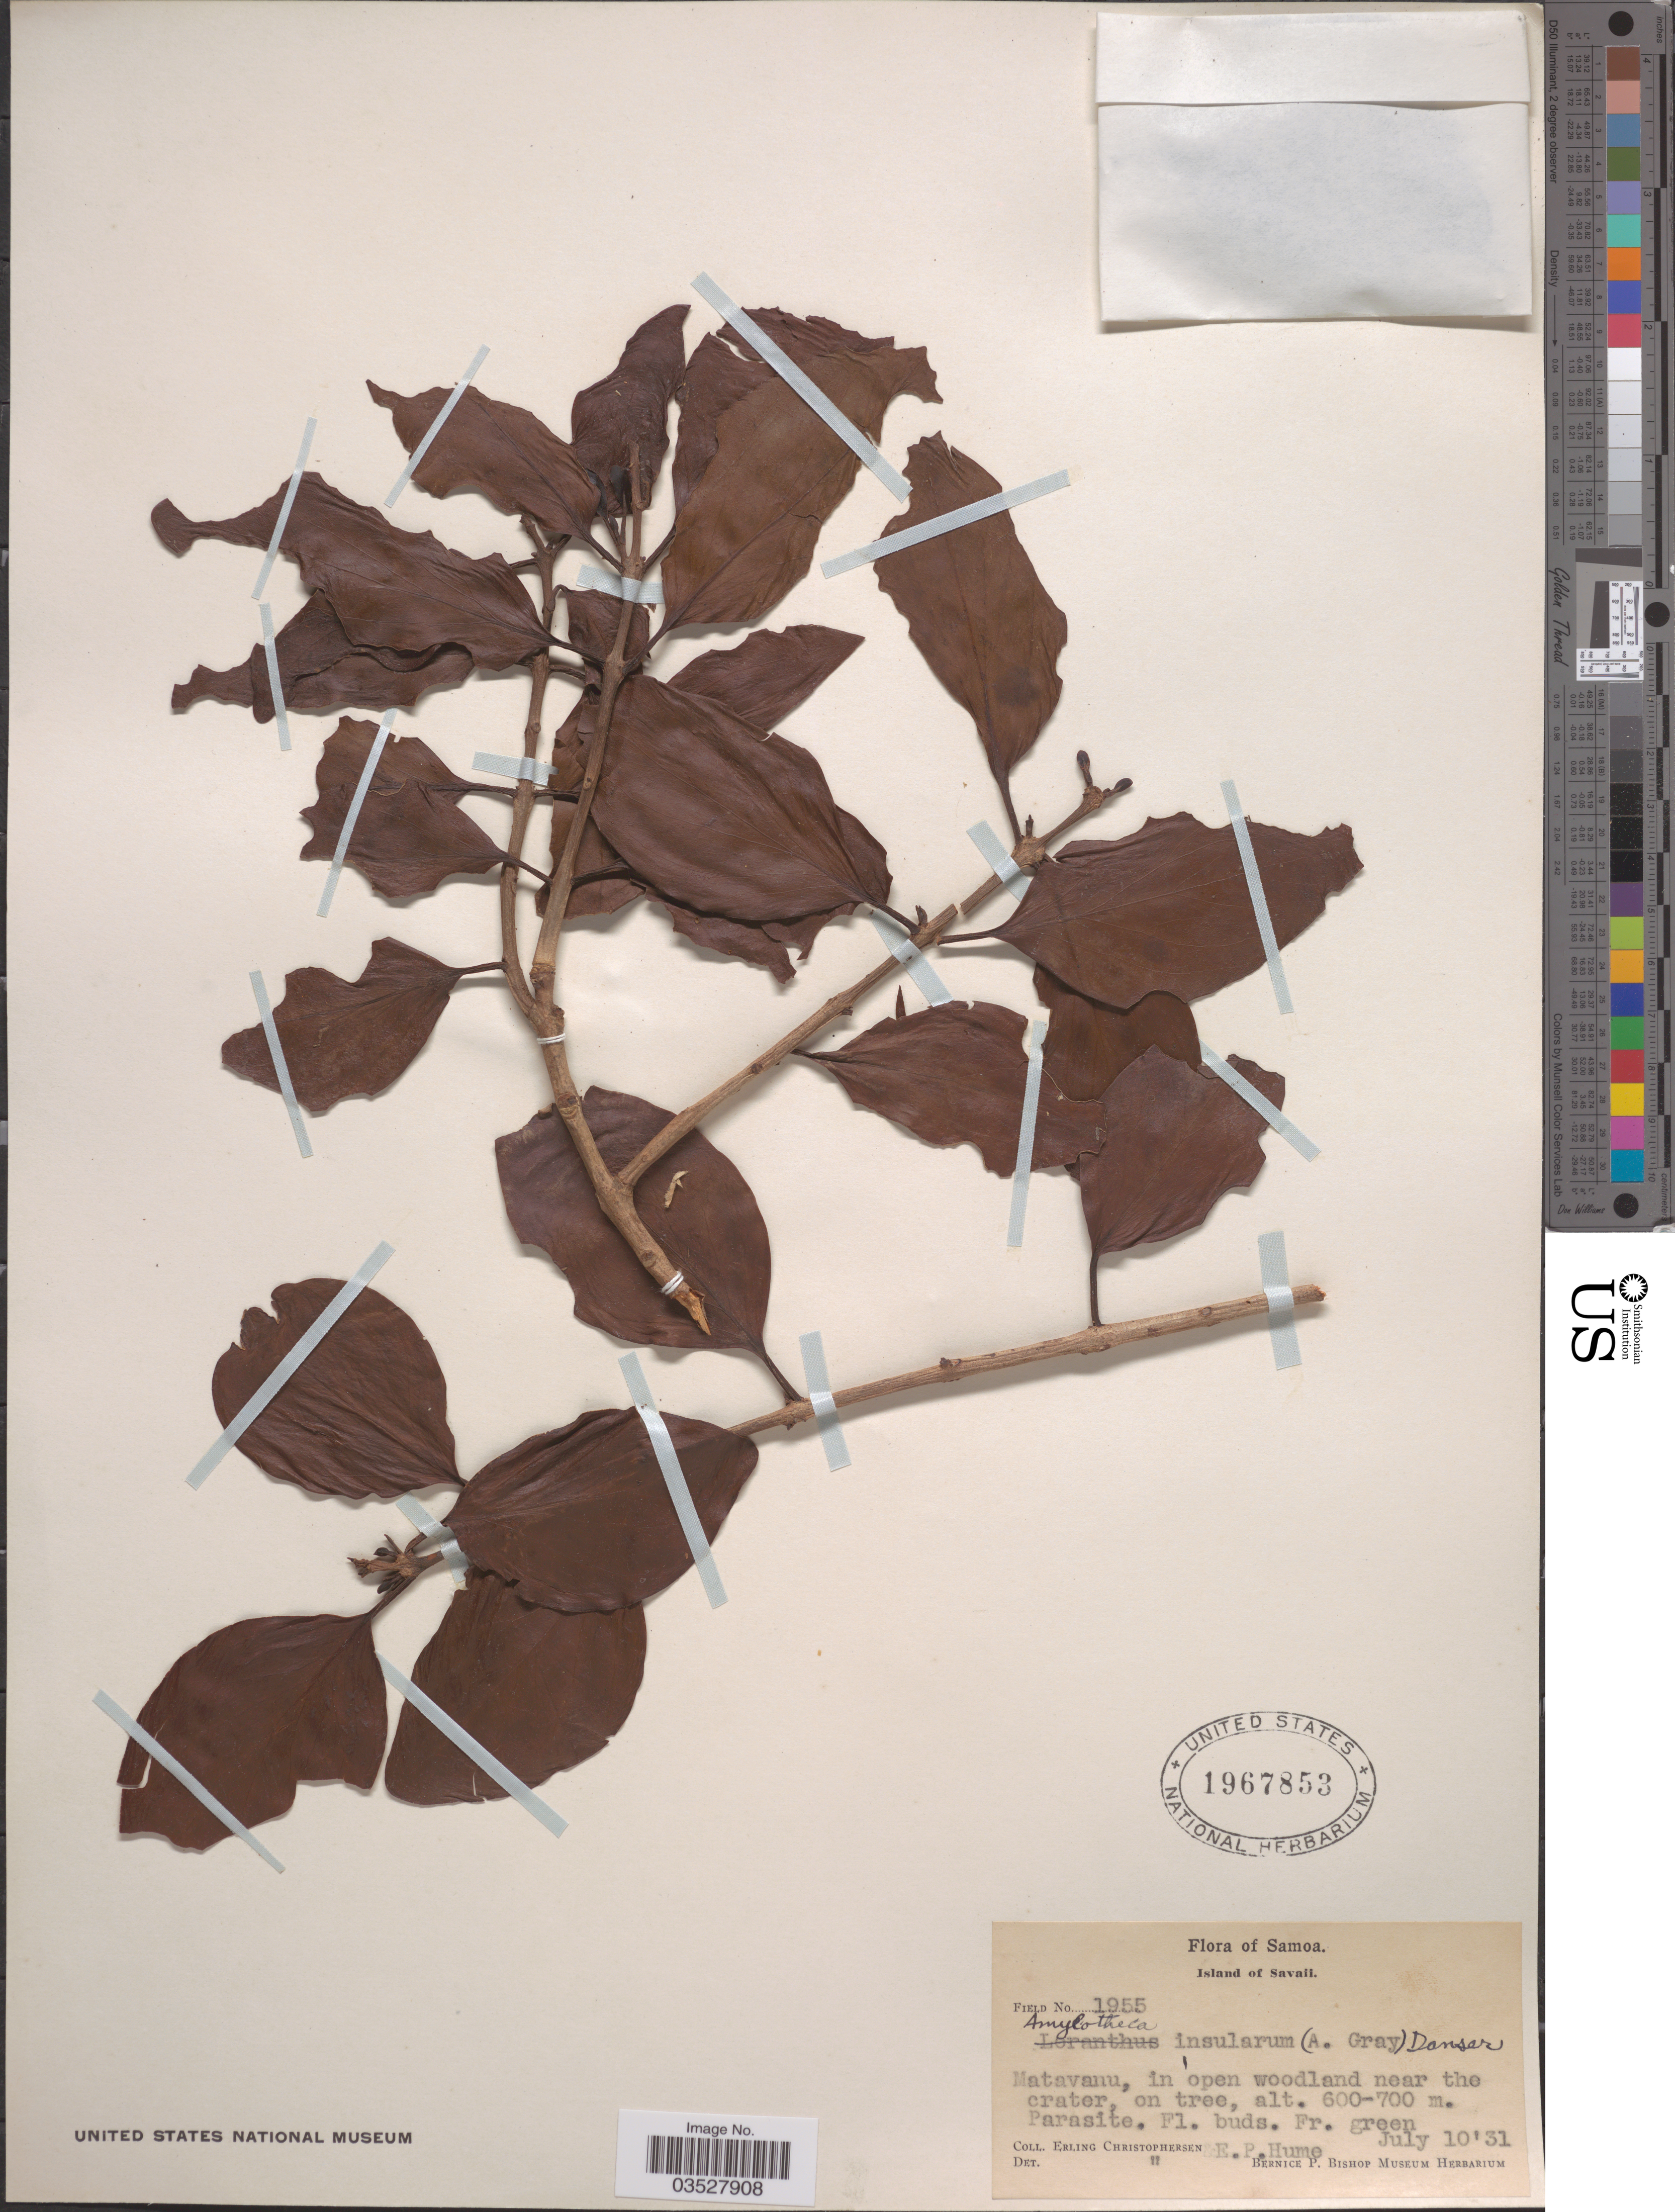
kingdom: Plantae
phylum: Tracheophyta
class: Magnoliopsida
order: Santalales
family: Loranthaceae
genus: Amylotheca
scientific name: Amylotheca insularum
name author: (A. Gray) Danser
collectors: E. Christophersen & E. P. Hume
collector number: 1955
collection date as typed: Transcribed d/m/y: 10/7/31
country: Samoa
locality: Samoa. Savaii. Matavanu, in open woodland near the crater.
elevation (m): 600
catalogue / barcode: US 1967853